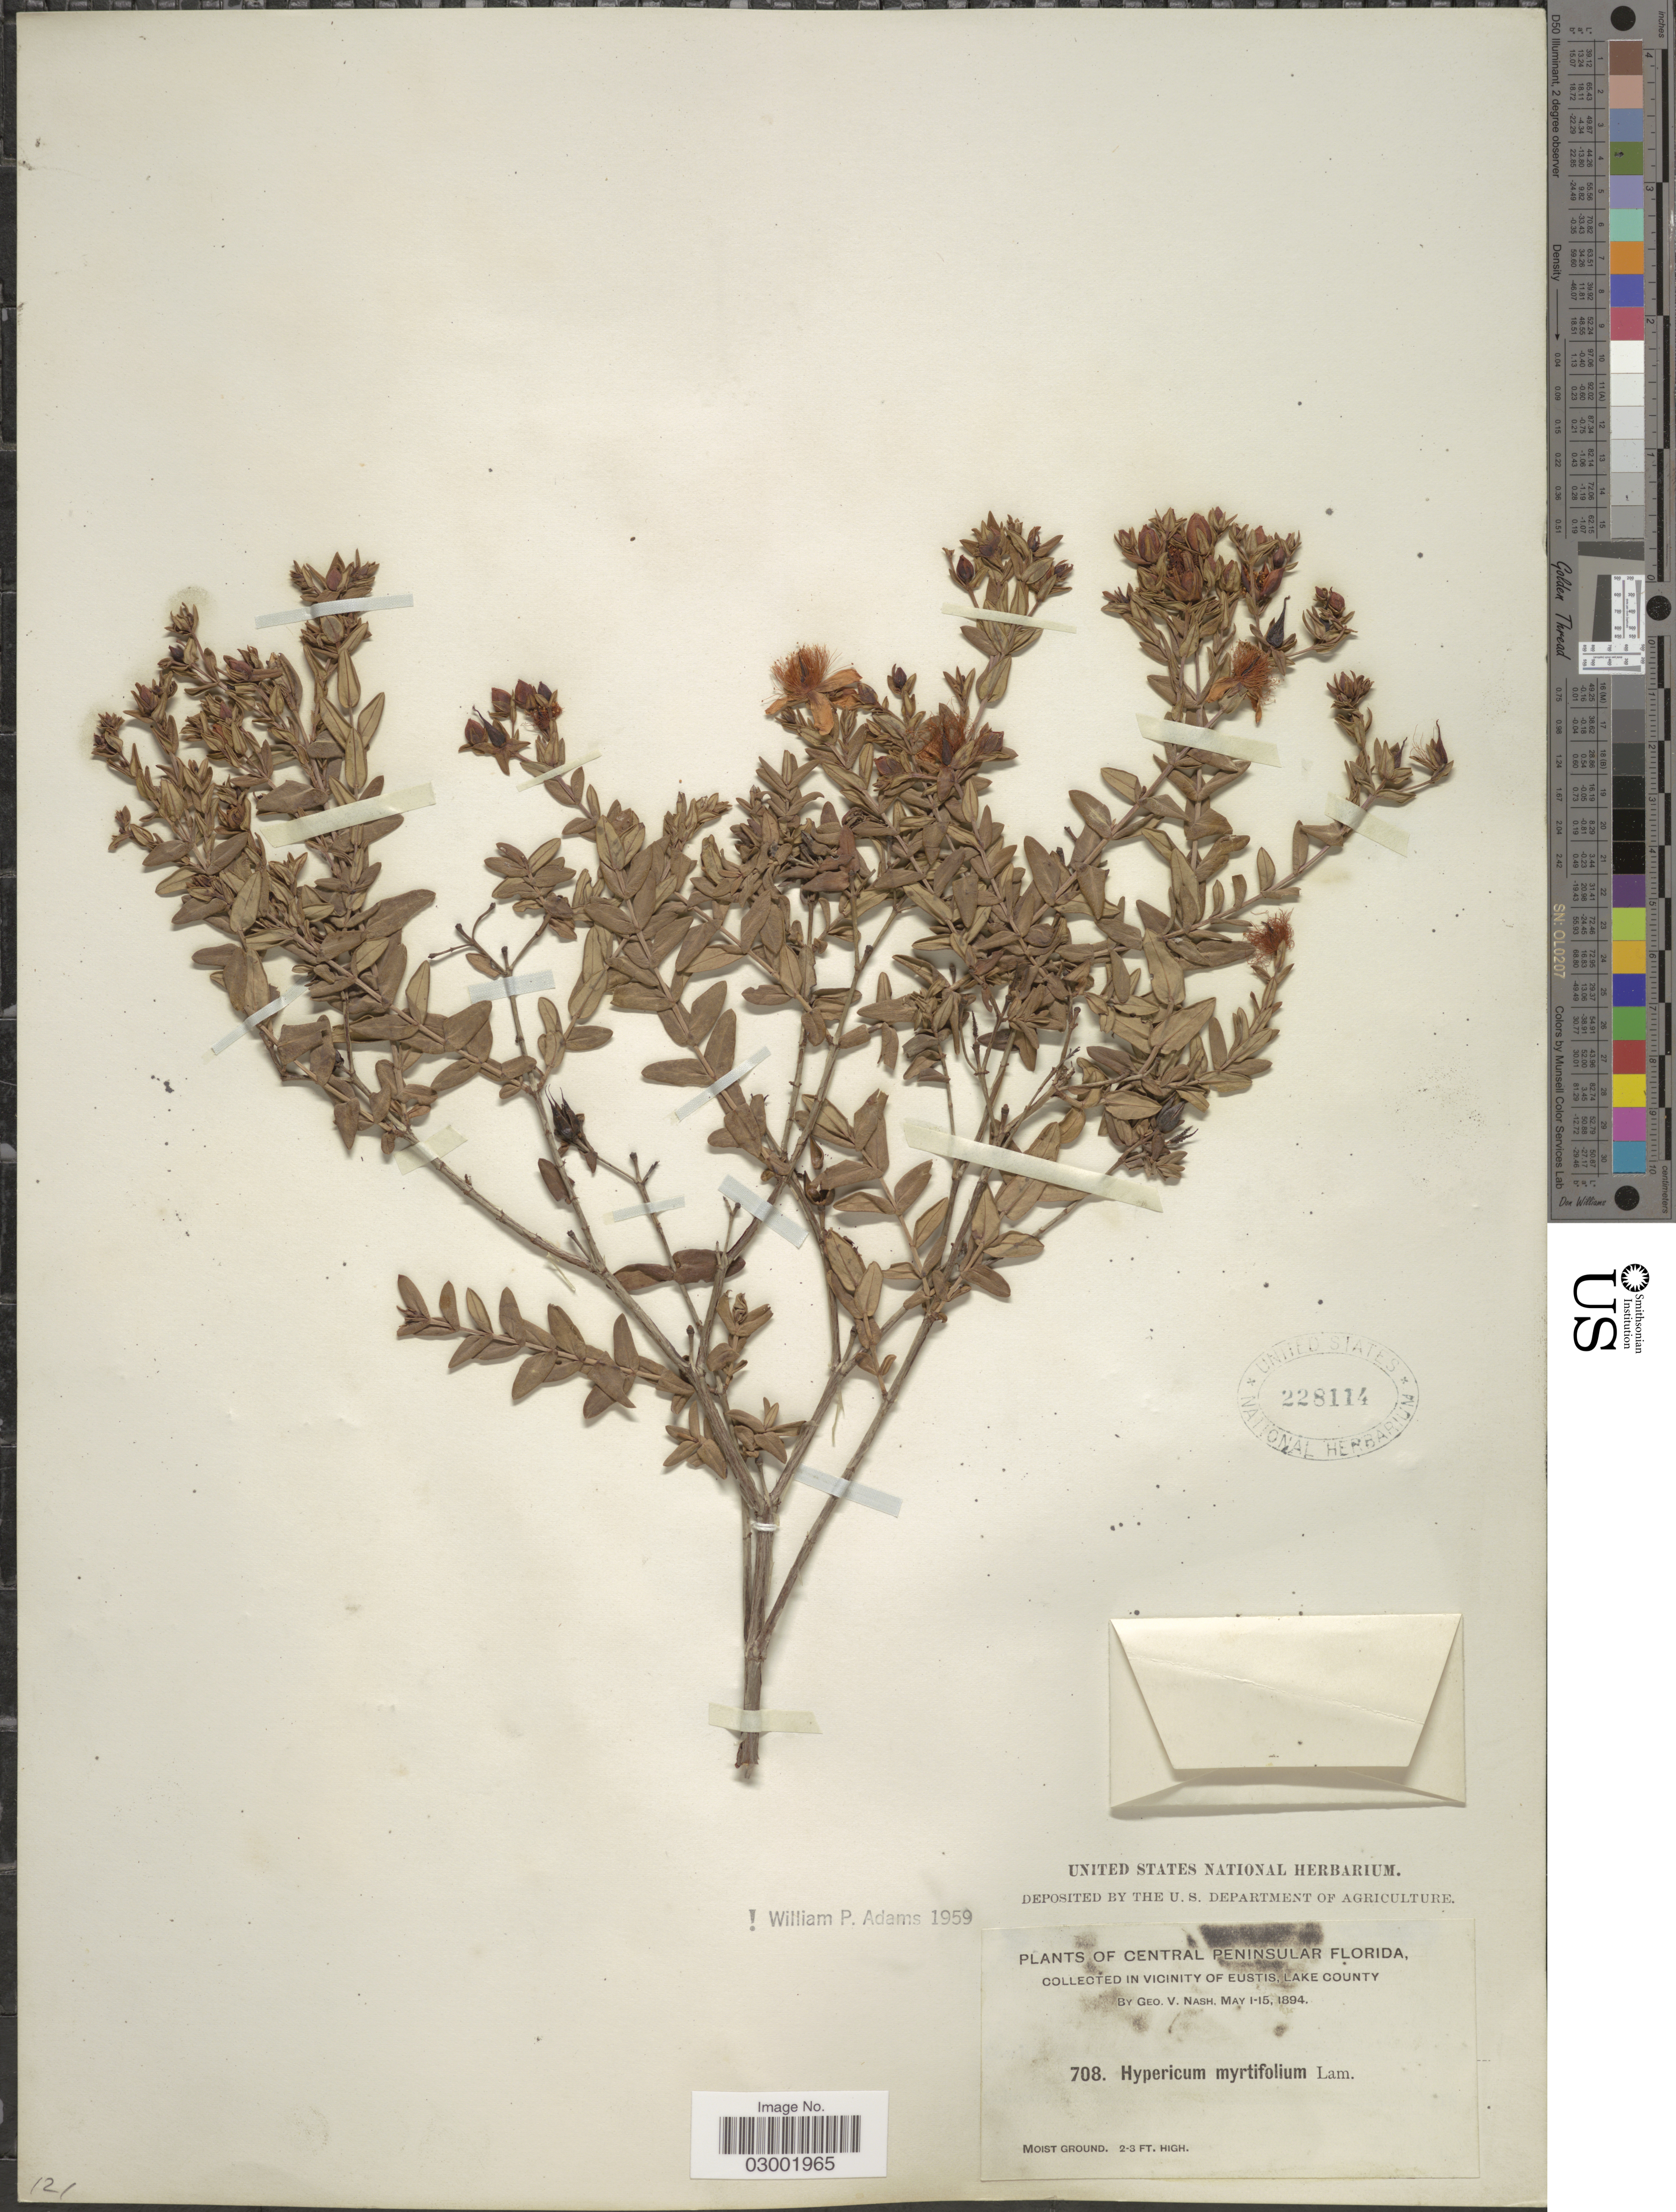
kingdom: Plantae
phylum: Tracheophyta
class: Magnoliopsida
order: Malpighiales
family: Hypericaceae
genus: Hypericum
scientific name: Hypericum myrtifolium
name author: Lam.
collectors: G. V. Nash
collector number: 708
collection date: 1894-05-01/1894-05-15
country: United States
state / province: Florida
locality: Central Peninsular Florida, in vicinity of Eustis, Lake County.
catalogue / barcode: US 228114